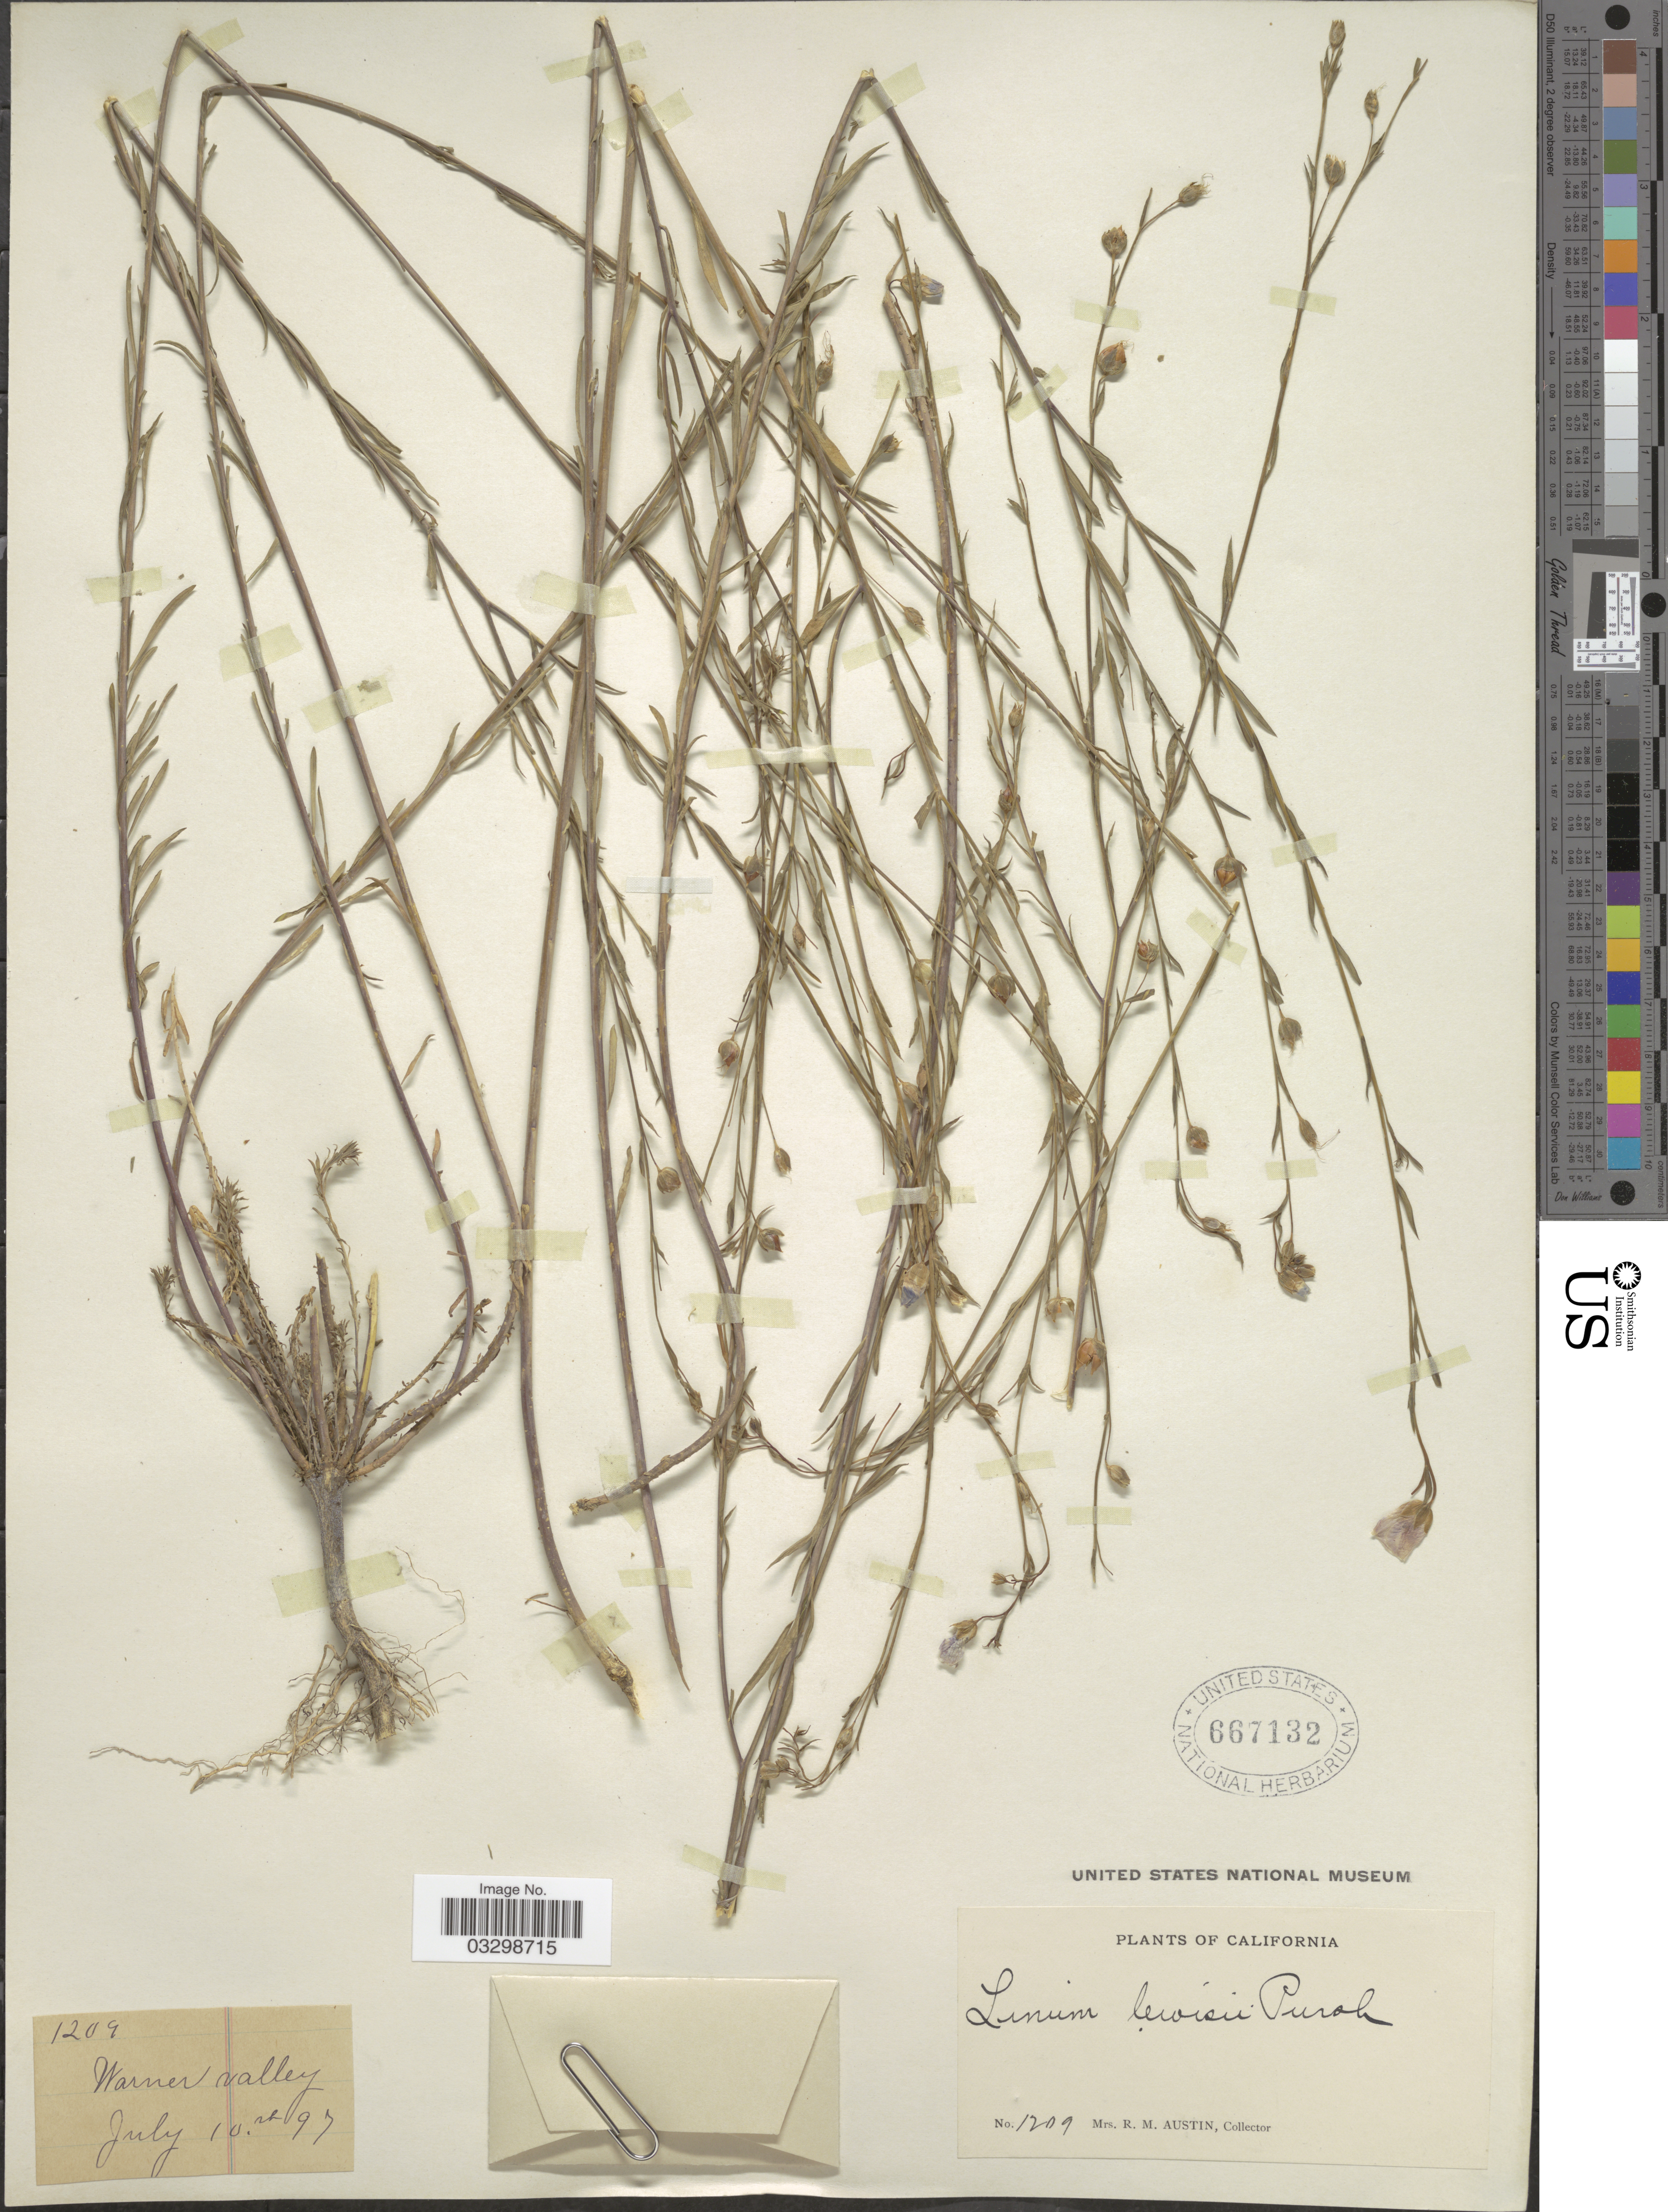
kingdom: Plantae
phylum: Tracheophyta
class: Magnoliopsida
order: Malpighiales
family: Linaceae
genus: Linum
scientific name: Linum lewisii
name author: Pursh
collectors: R. Austin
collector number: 1209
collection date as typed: Transcribed d/m/y: 10/7/97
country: United States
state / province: California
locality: Warner valley.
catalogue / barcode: US 667132